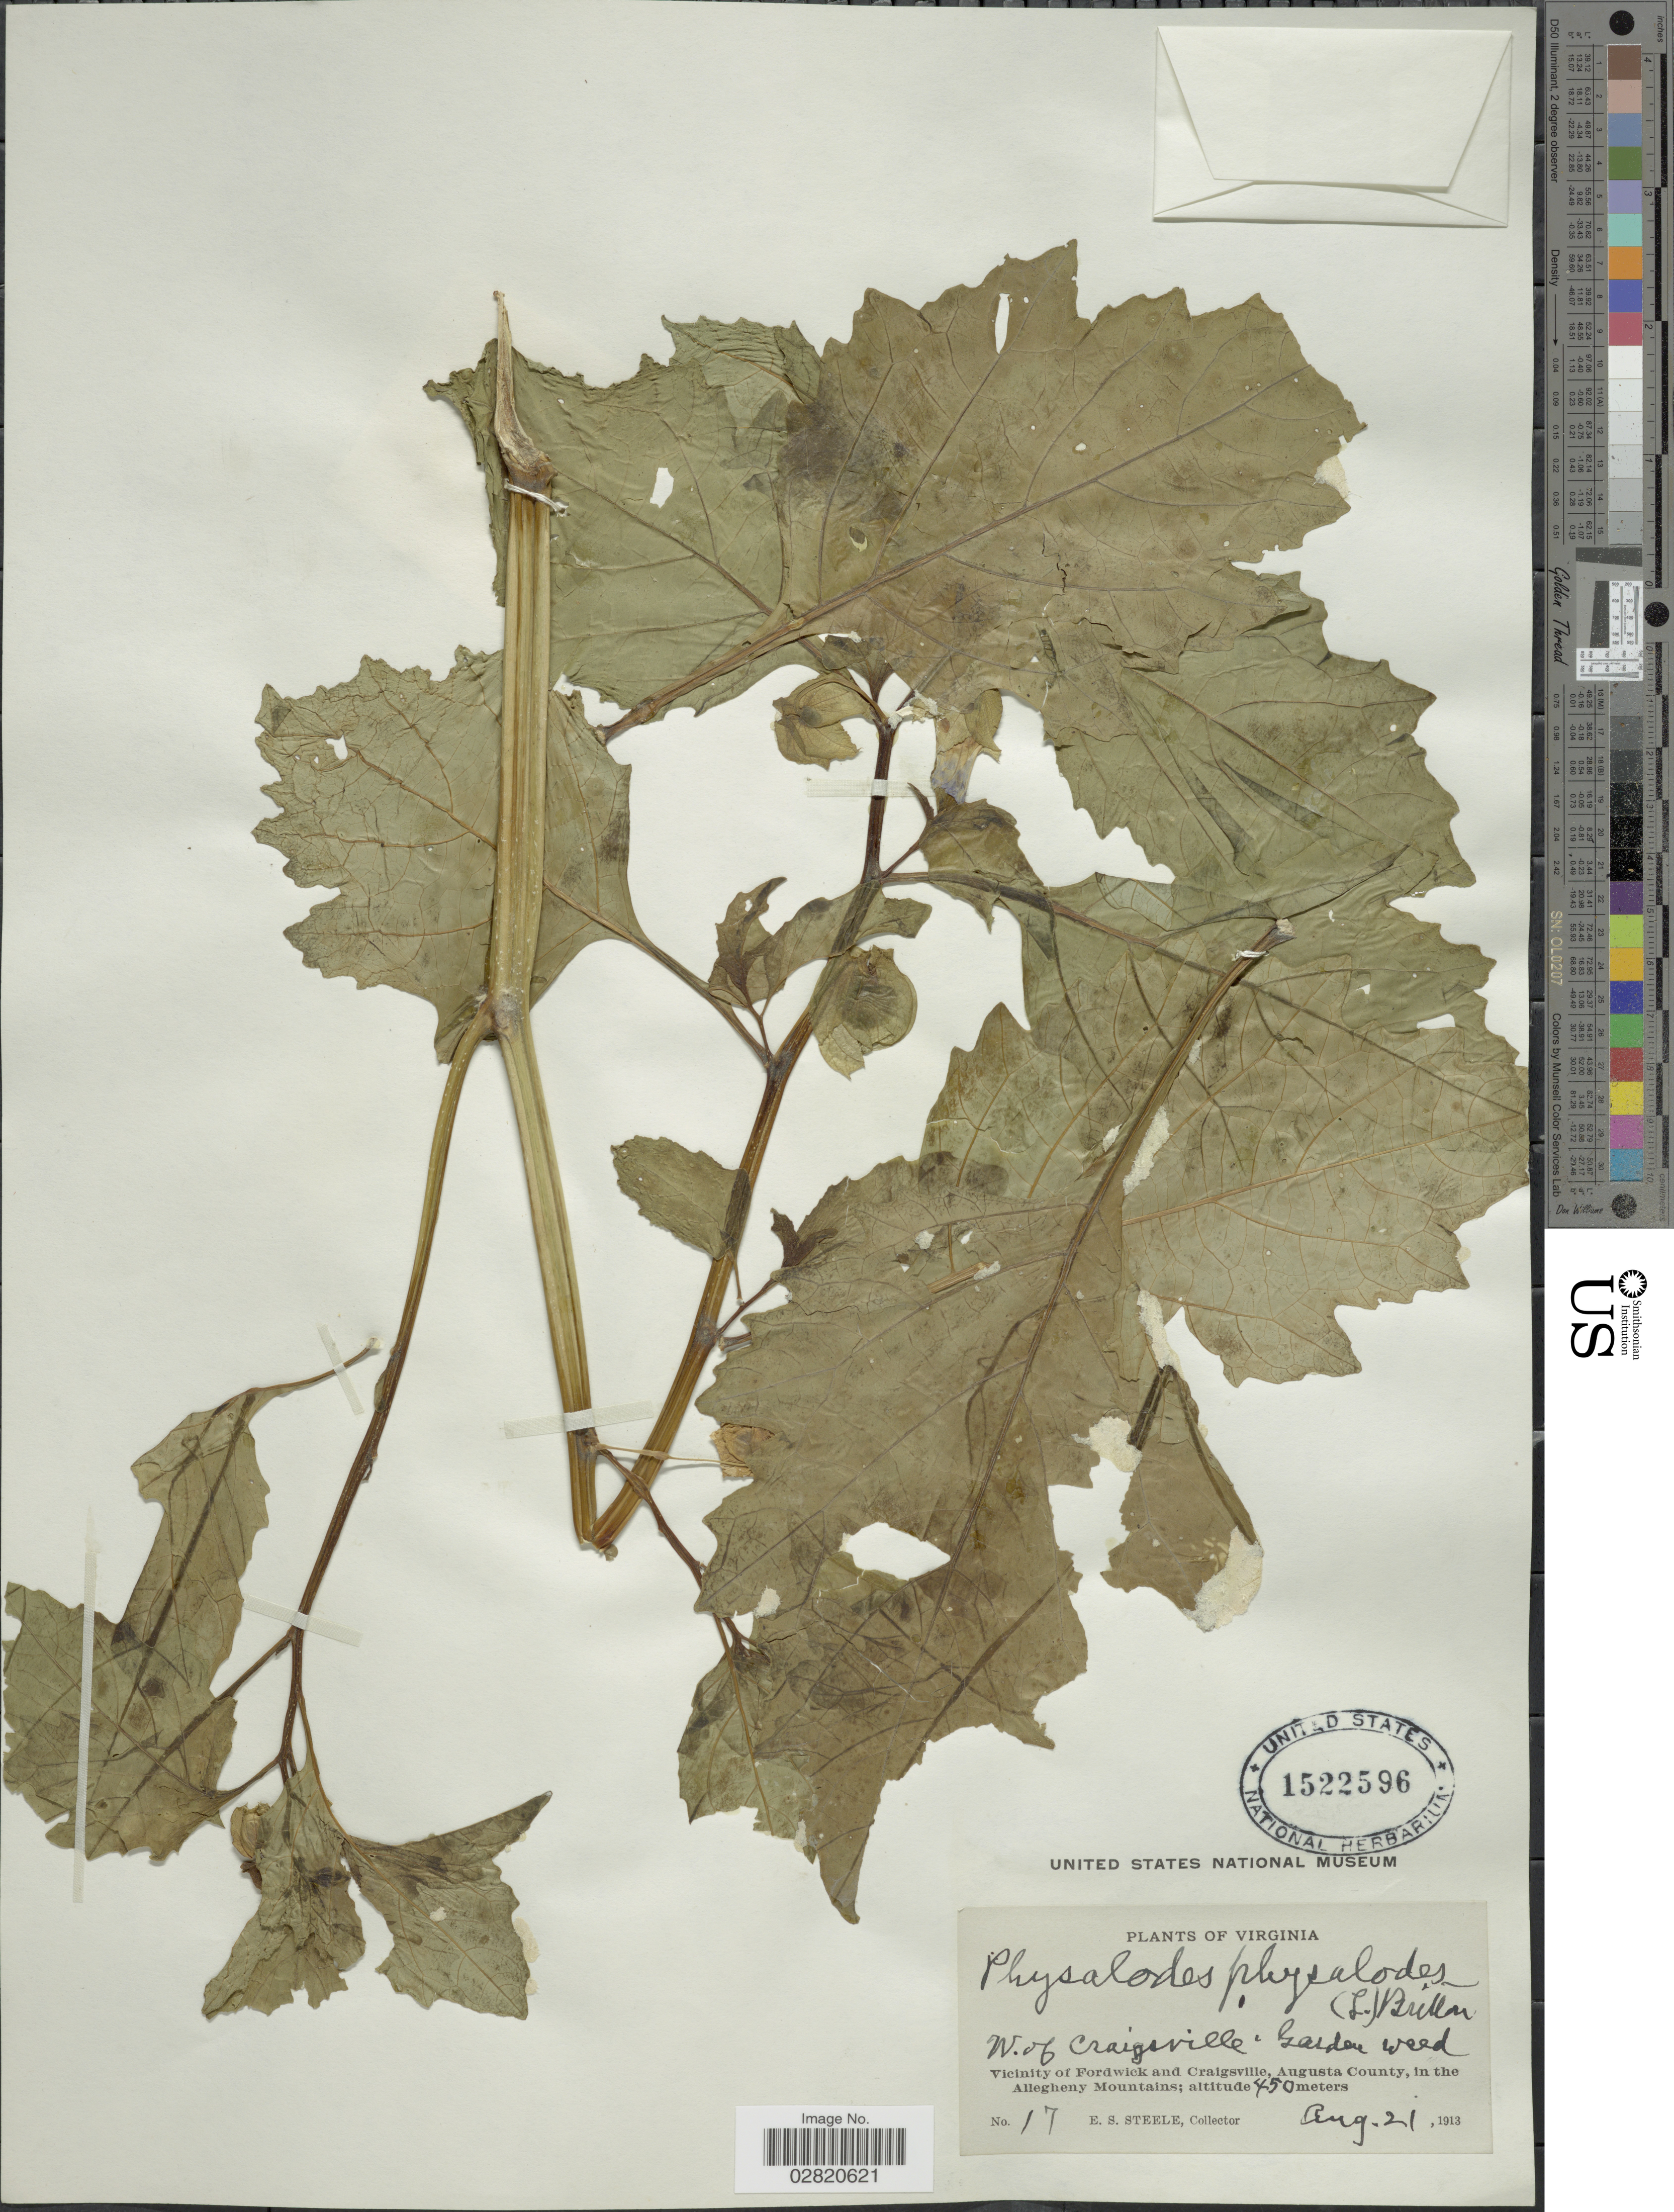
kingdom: Plantae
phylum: Tracheophyta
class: Magnoliopsida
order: Solanales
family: Solanaceae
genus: Nicandra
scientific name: Nicandra physalodes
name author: (L.) Gaertn.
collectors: E. Steele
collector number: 17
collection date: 1913-08-21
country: United States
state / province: Virginia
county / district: Augusta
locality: W. of Craigsville. Gardens Weed. Vicinity of Fordwick and Craigsville, Augusta County, in the Allegheny Mountains.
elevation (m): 450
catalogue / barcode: US 1522596